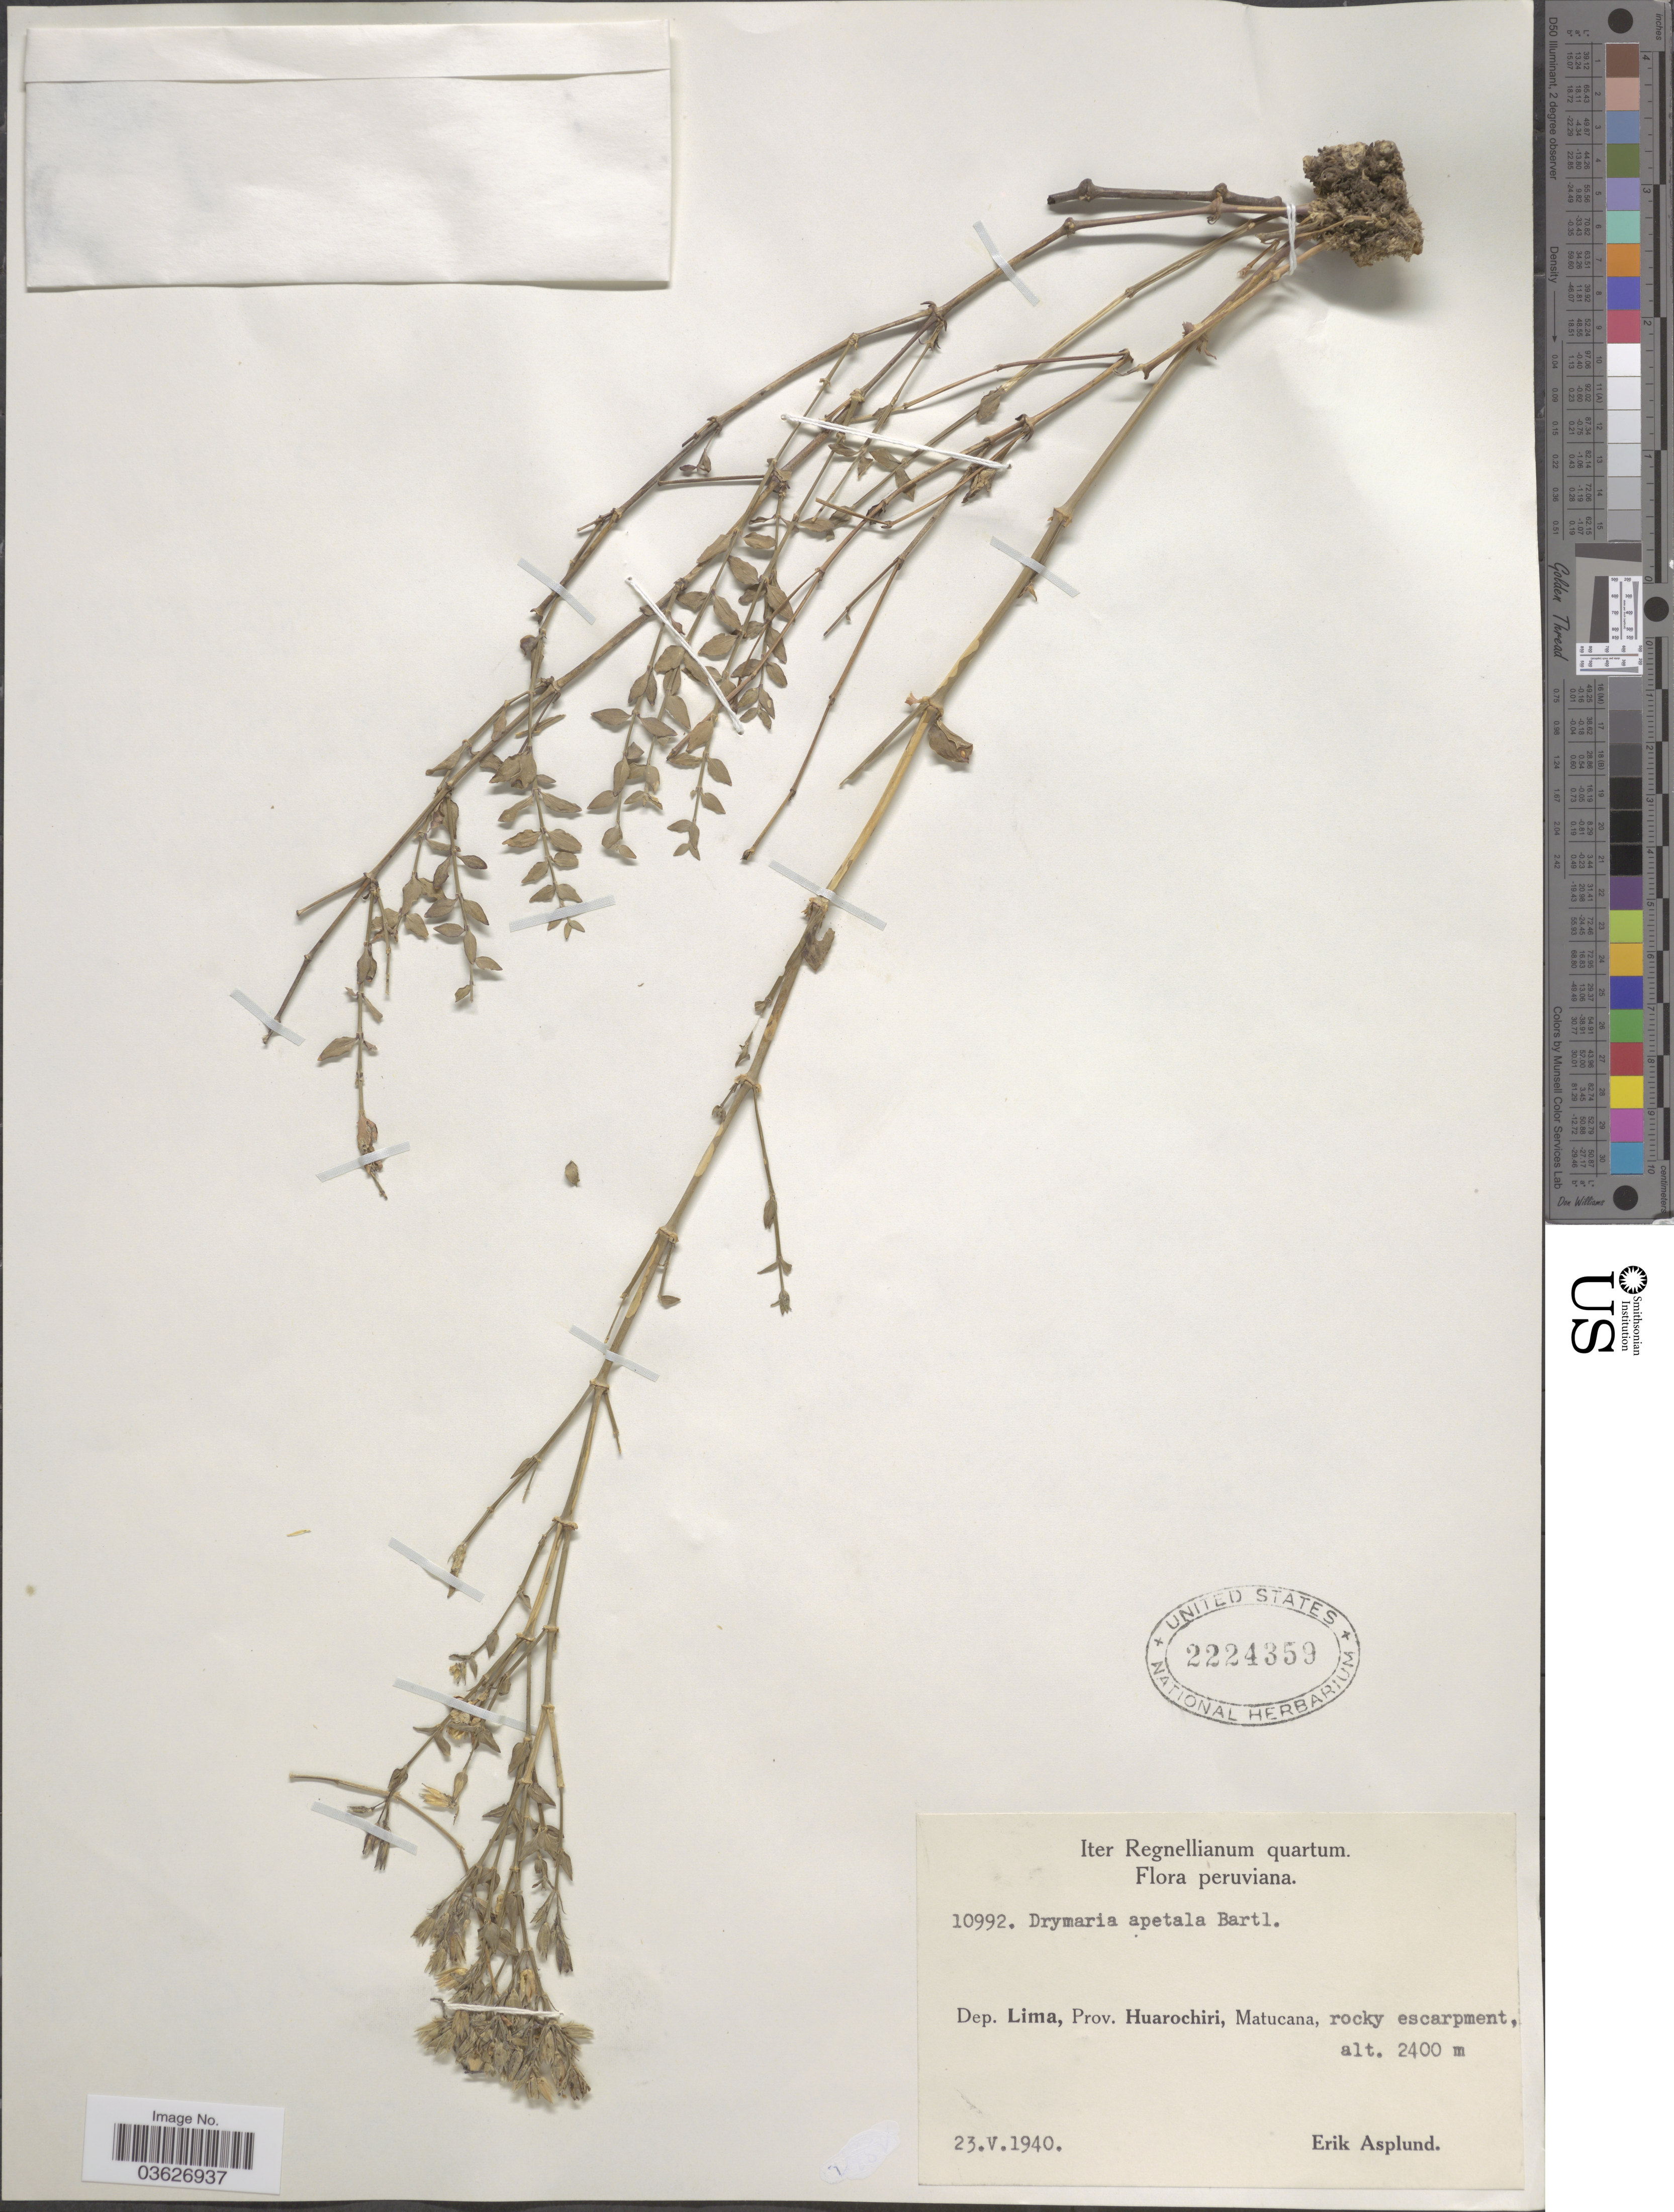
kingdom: Plantae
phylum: Tracheophyta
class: Magnoliopsida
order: Caryophyllales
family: Caryophyllaceae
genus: Drymaria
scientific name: Drymaria apetala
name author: Bartl.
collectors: E. Asplund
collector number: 10992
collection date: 1940-05-23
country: Peru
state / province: Lima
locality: Dep. Lima, Prov. Huarochiri, Matucana.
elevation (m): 2400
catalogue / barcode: US 2224359